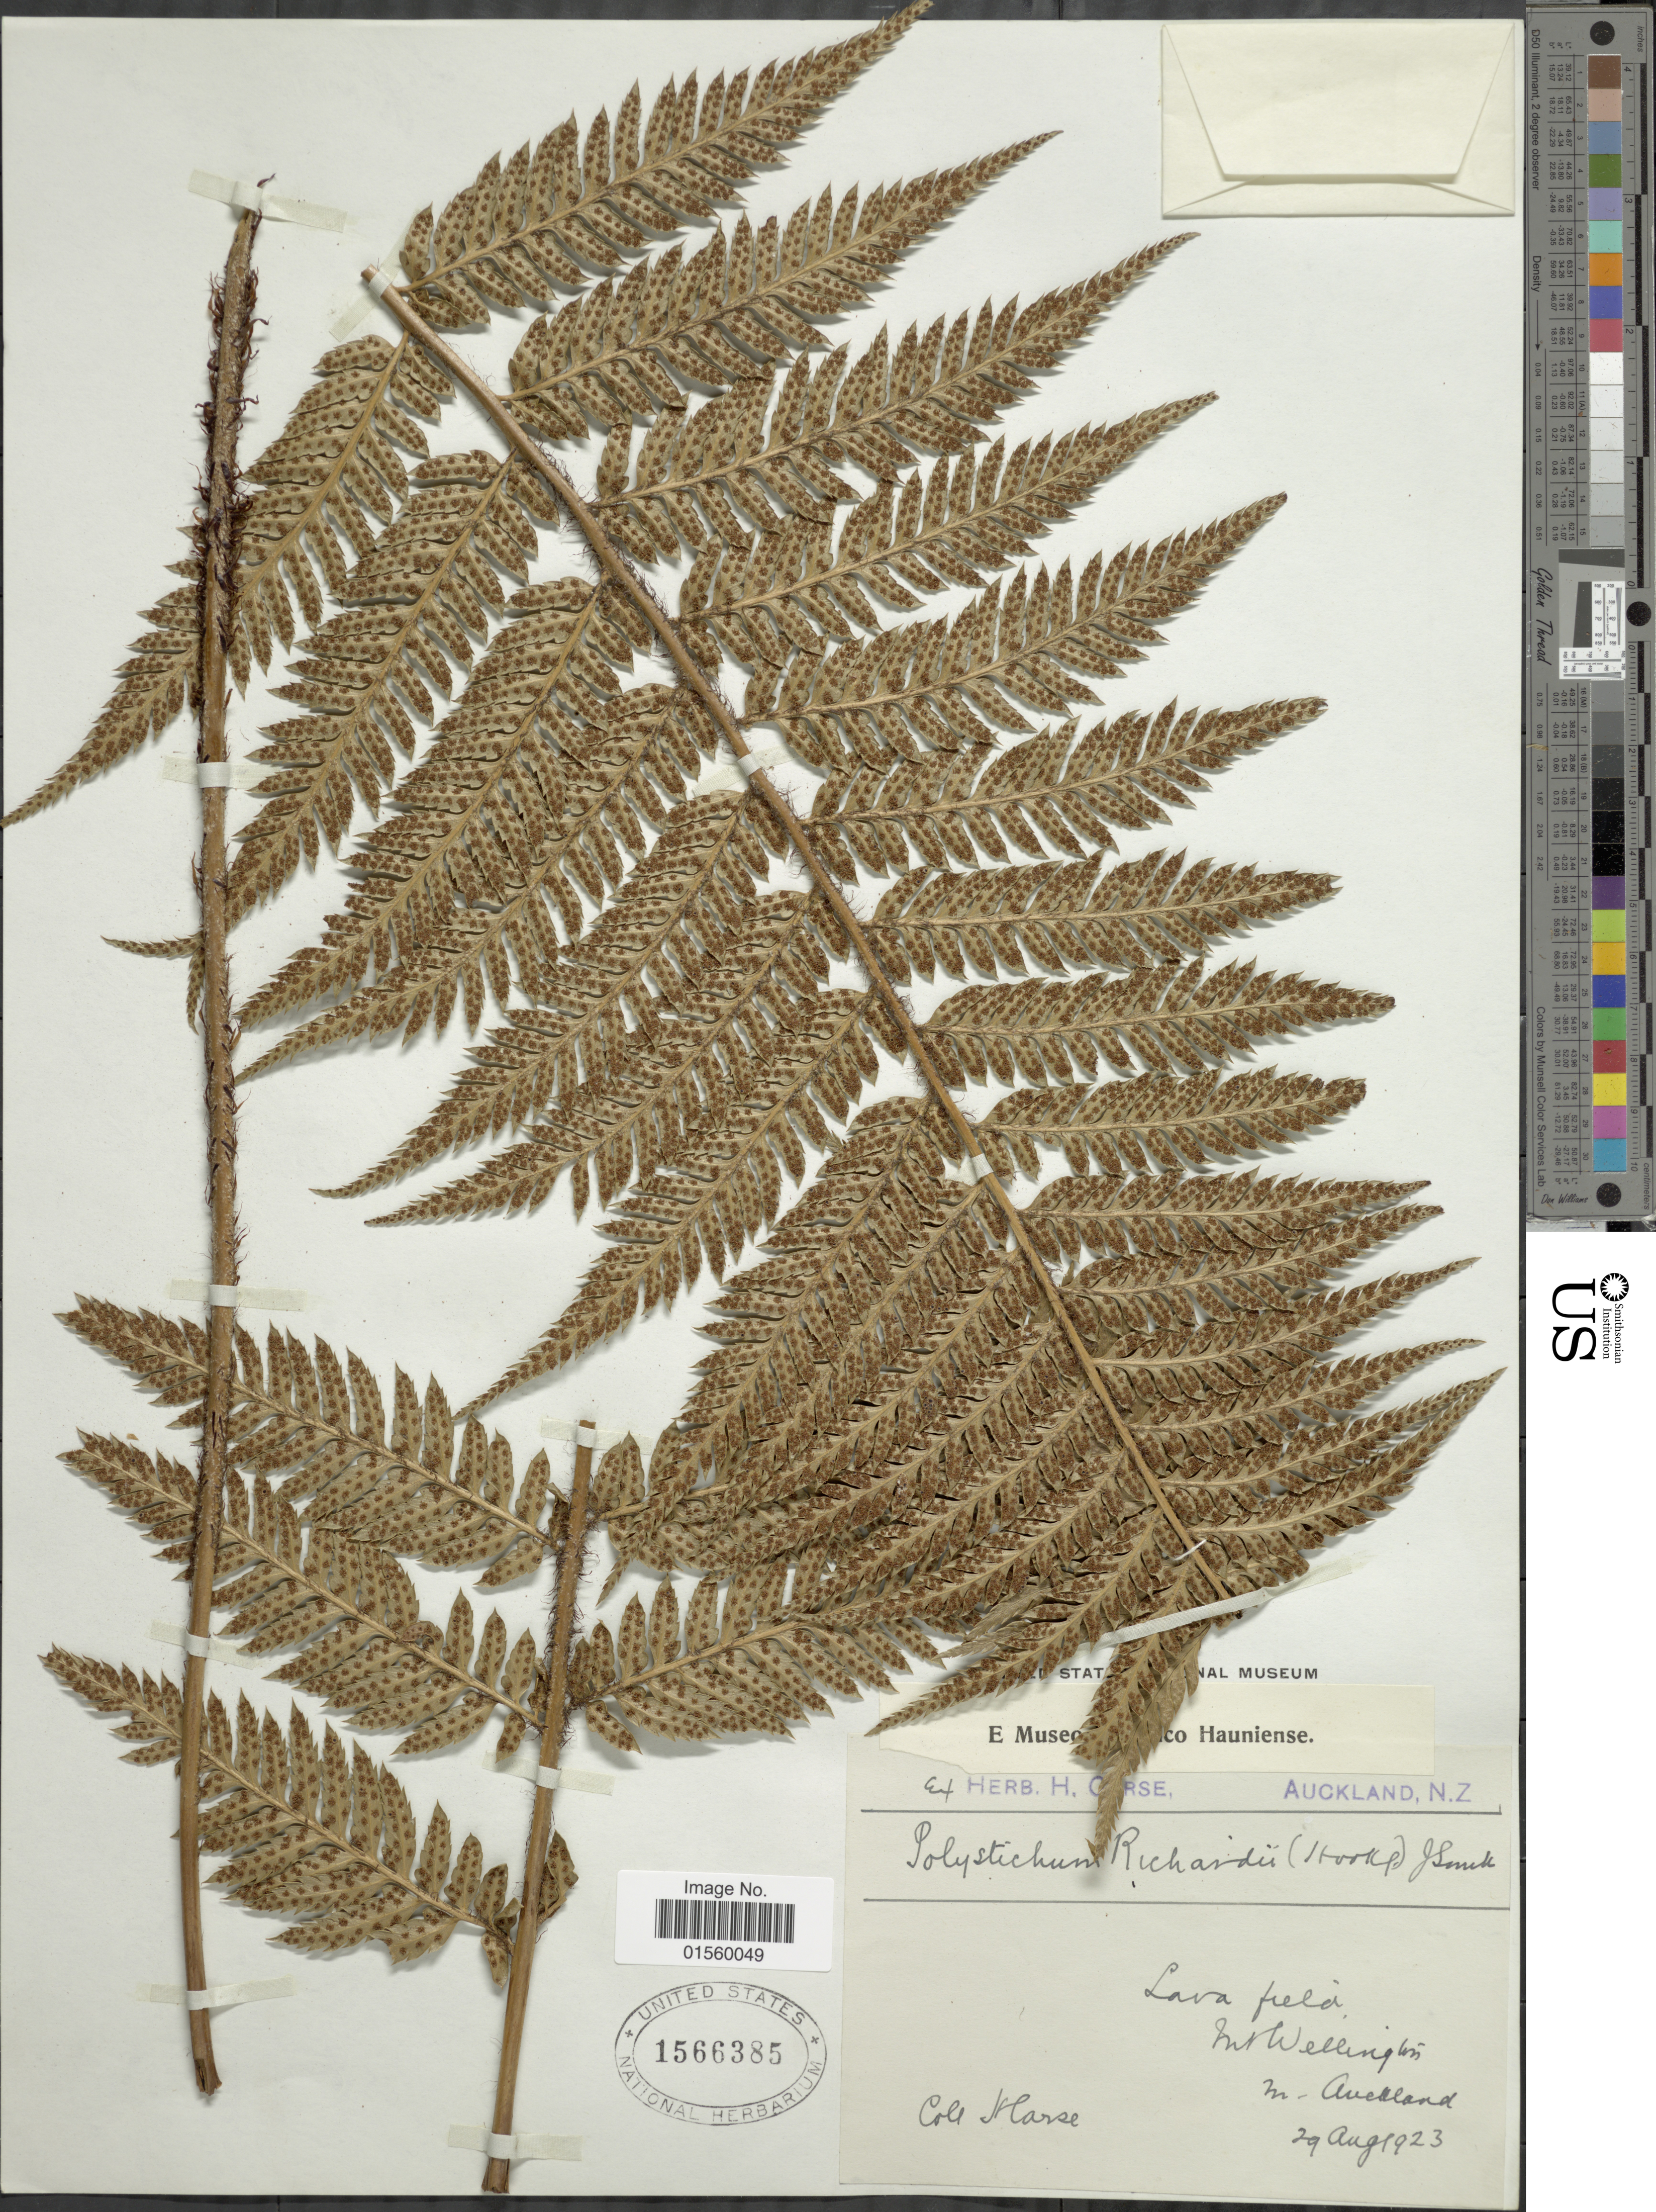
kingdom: Plantae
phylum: Tracheophyta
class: Polypodiopsida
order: Polypodiales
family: Dryopteridaceae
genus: Polystichum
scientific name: Polystichum richardii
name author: J. Sm.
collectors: H. Carse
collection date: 1923-08-29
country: New Zealand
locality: Lava field, Mt. Wellington, nr. Auckland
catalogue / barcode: US 1566385